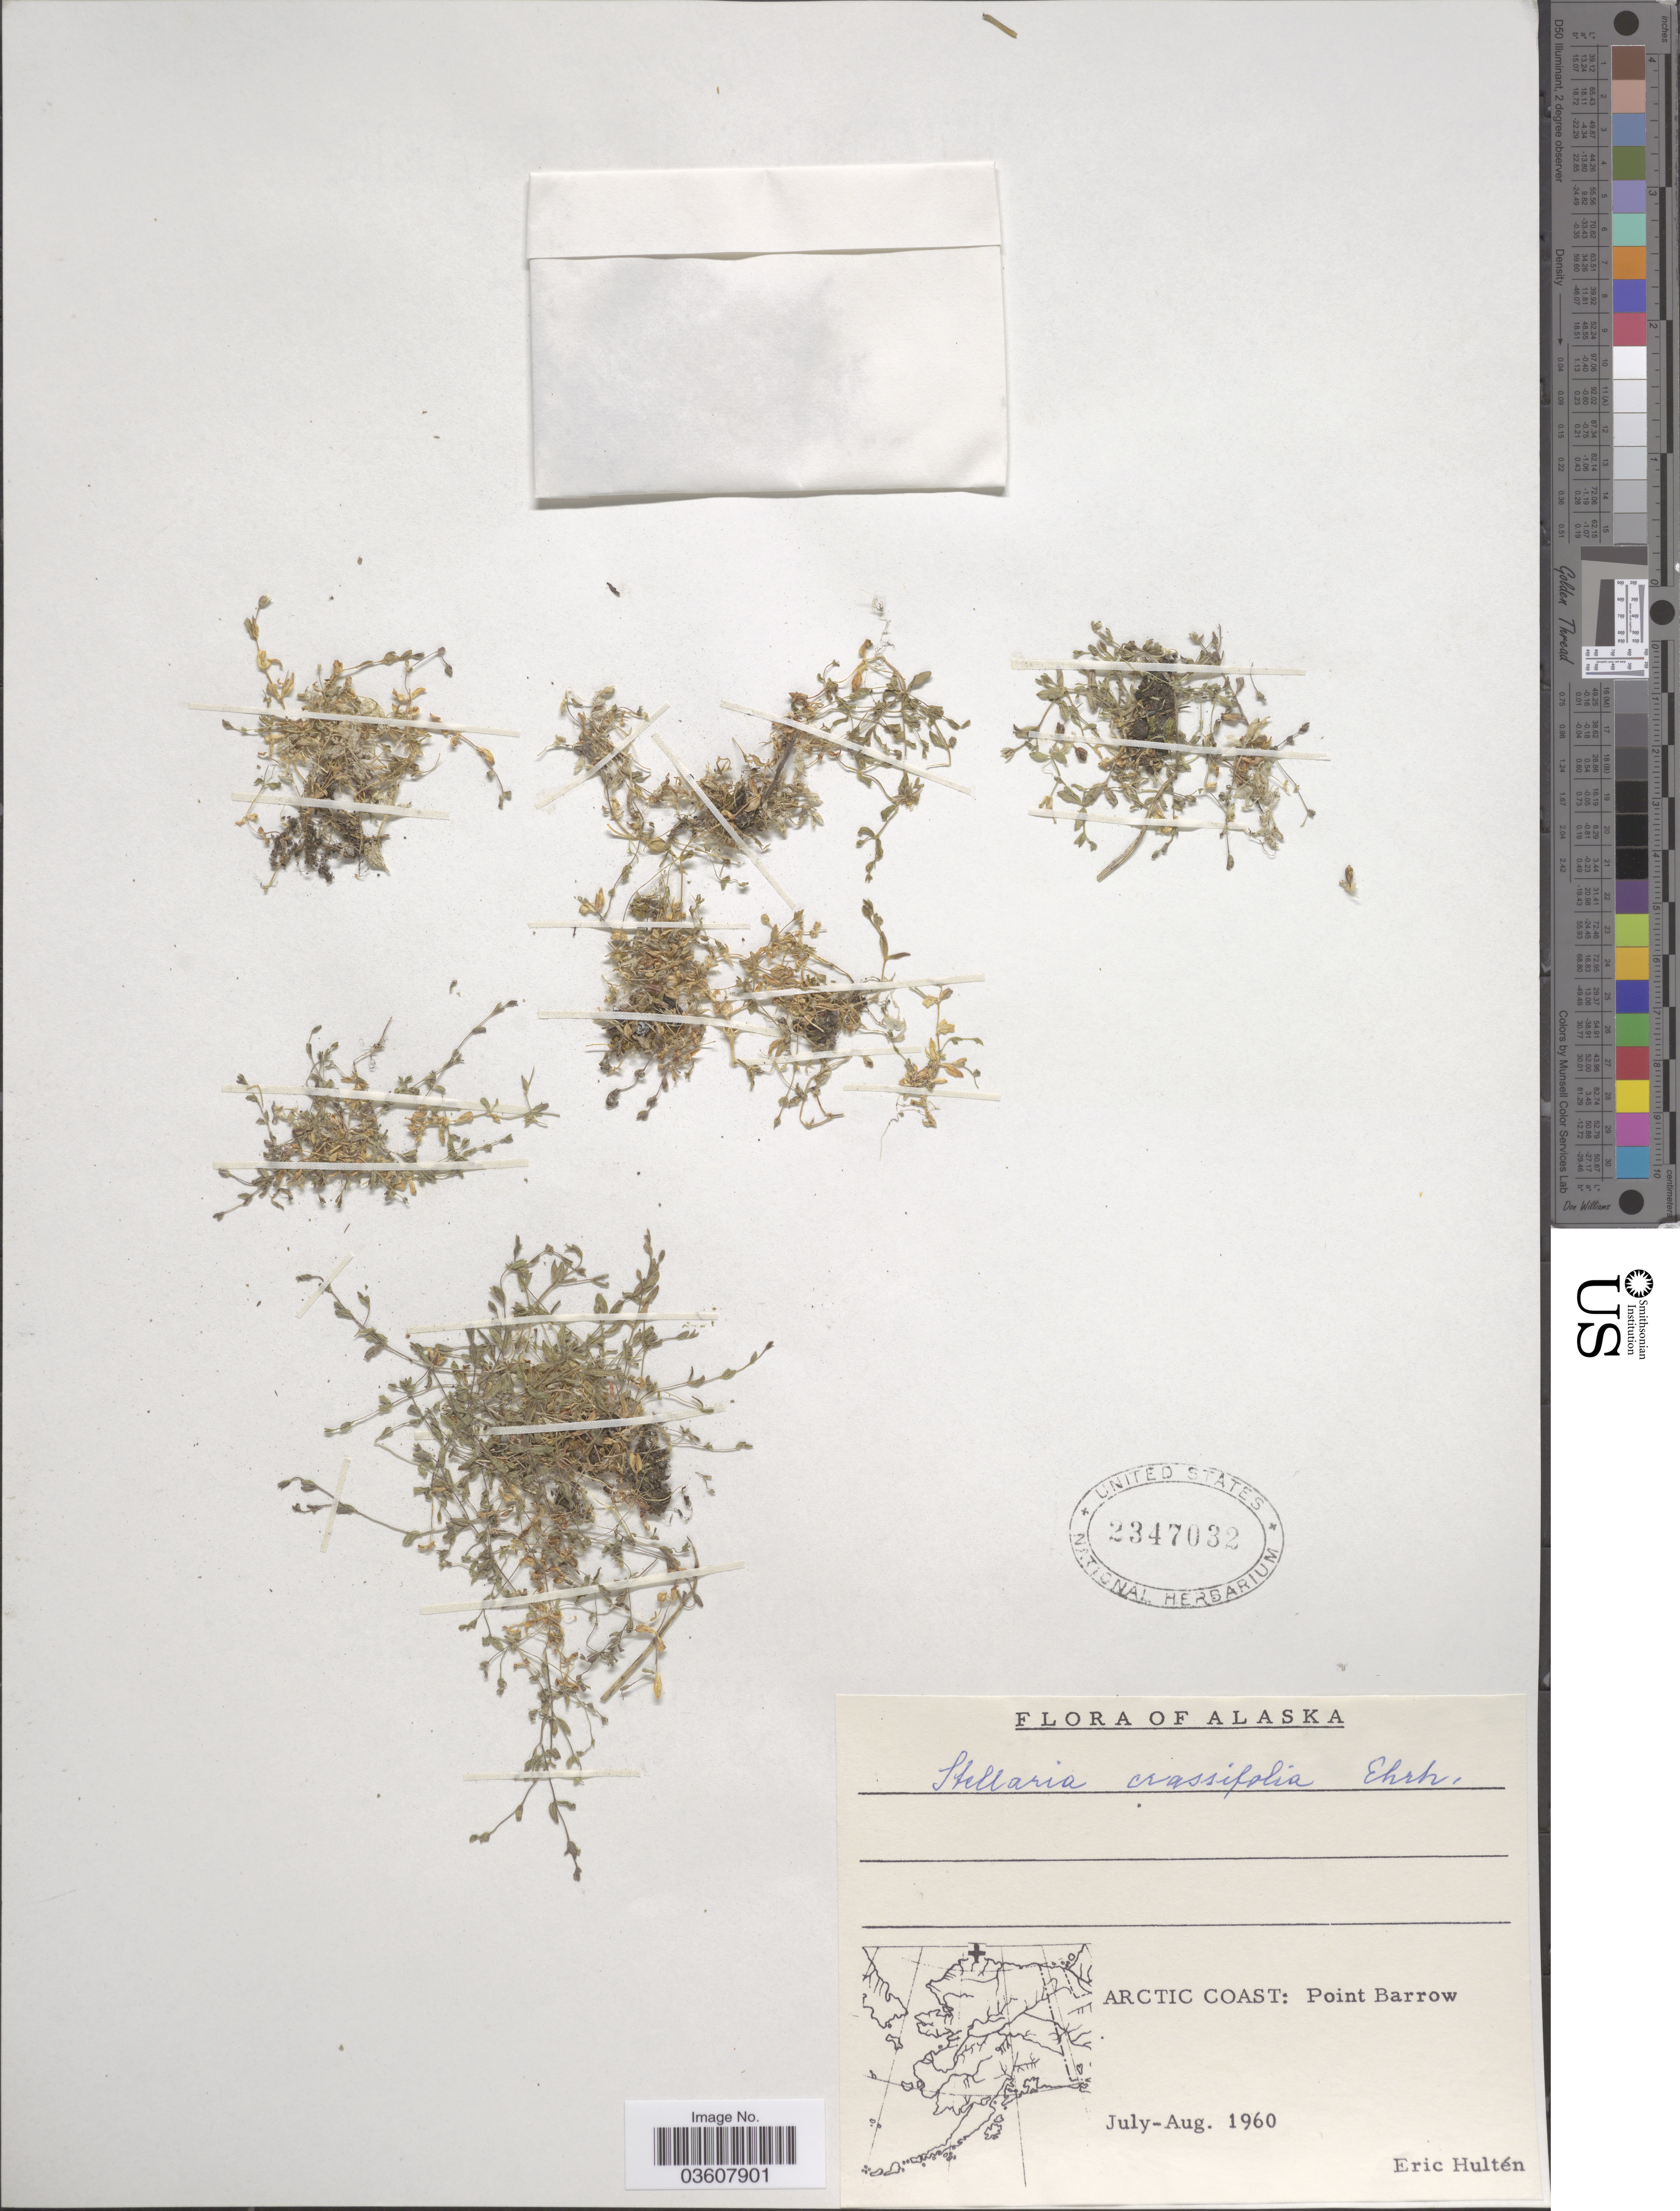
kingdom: Plantae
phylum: Tracheophyta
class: Magnoliopsida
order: Caryophyllales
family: Caryophyllaceae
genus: Stellaria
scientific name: Stellaria crassifolia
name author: Ehrh.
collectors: E. G. Hultén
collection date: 1960-07/1960-08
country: United States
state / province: Alaska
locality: Arctic Coast: Point Barrow.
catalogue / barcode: US 2347032